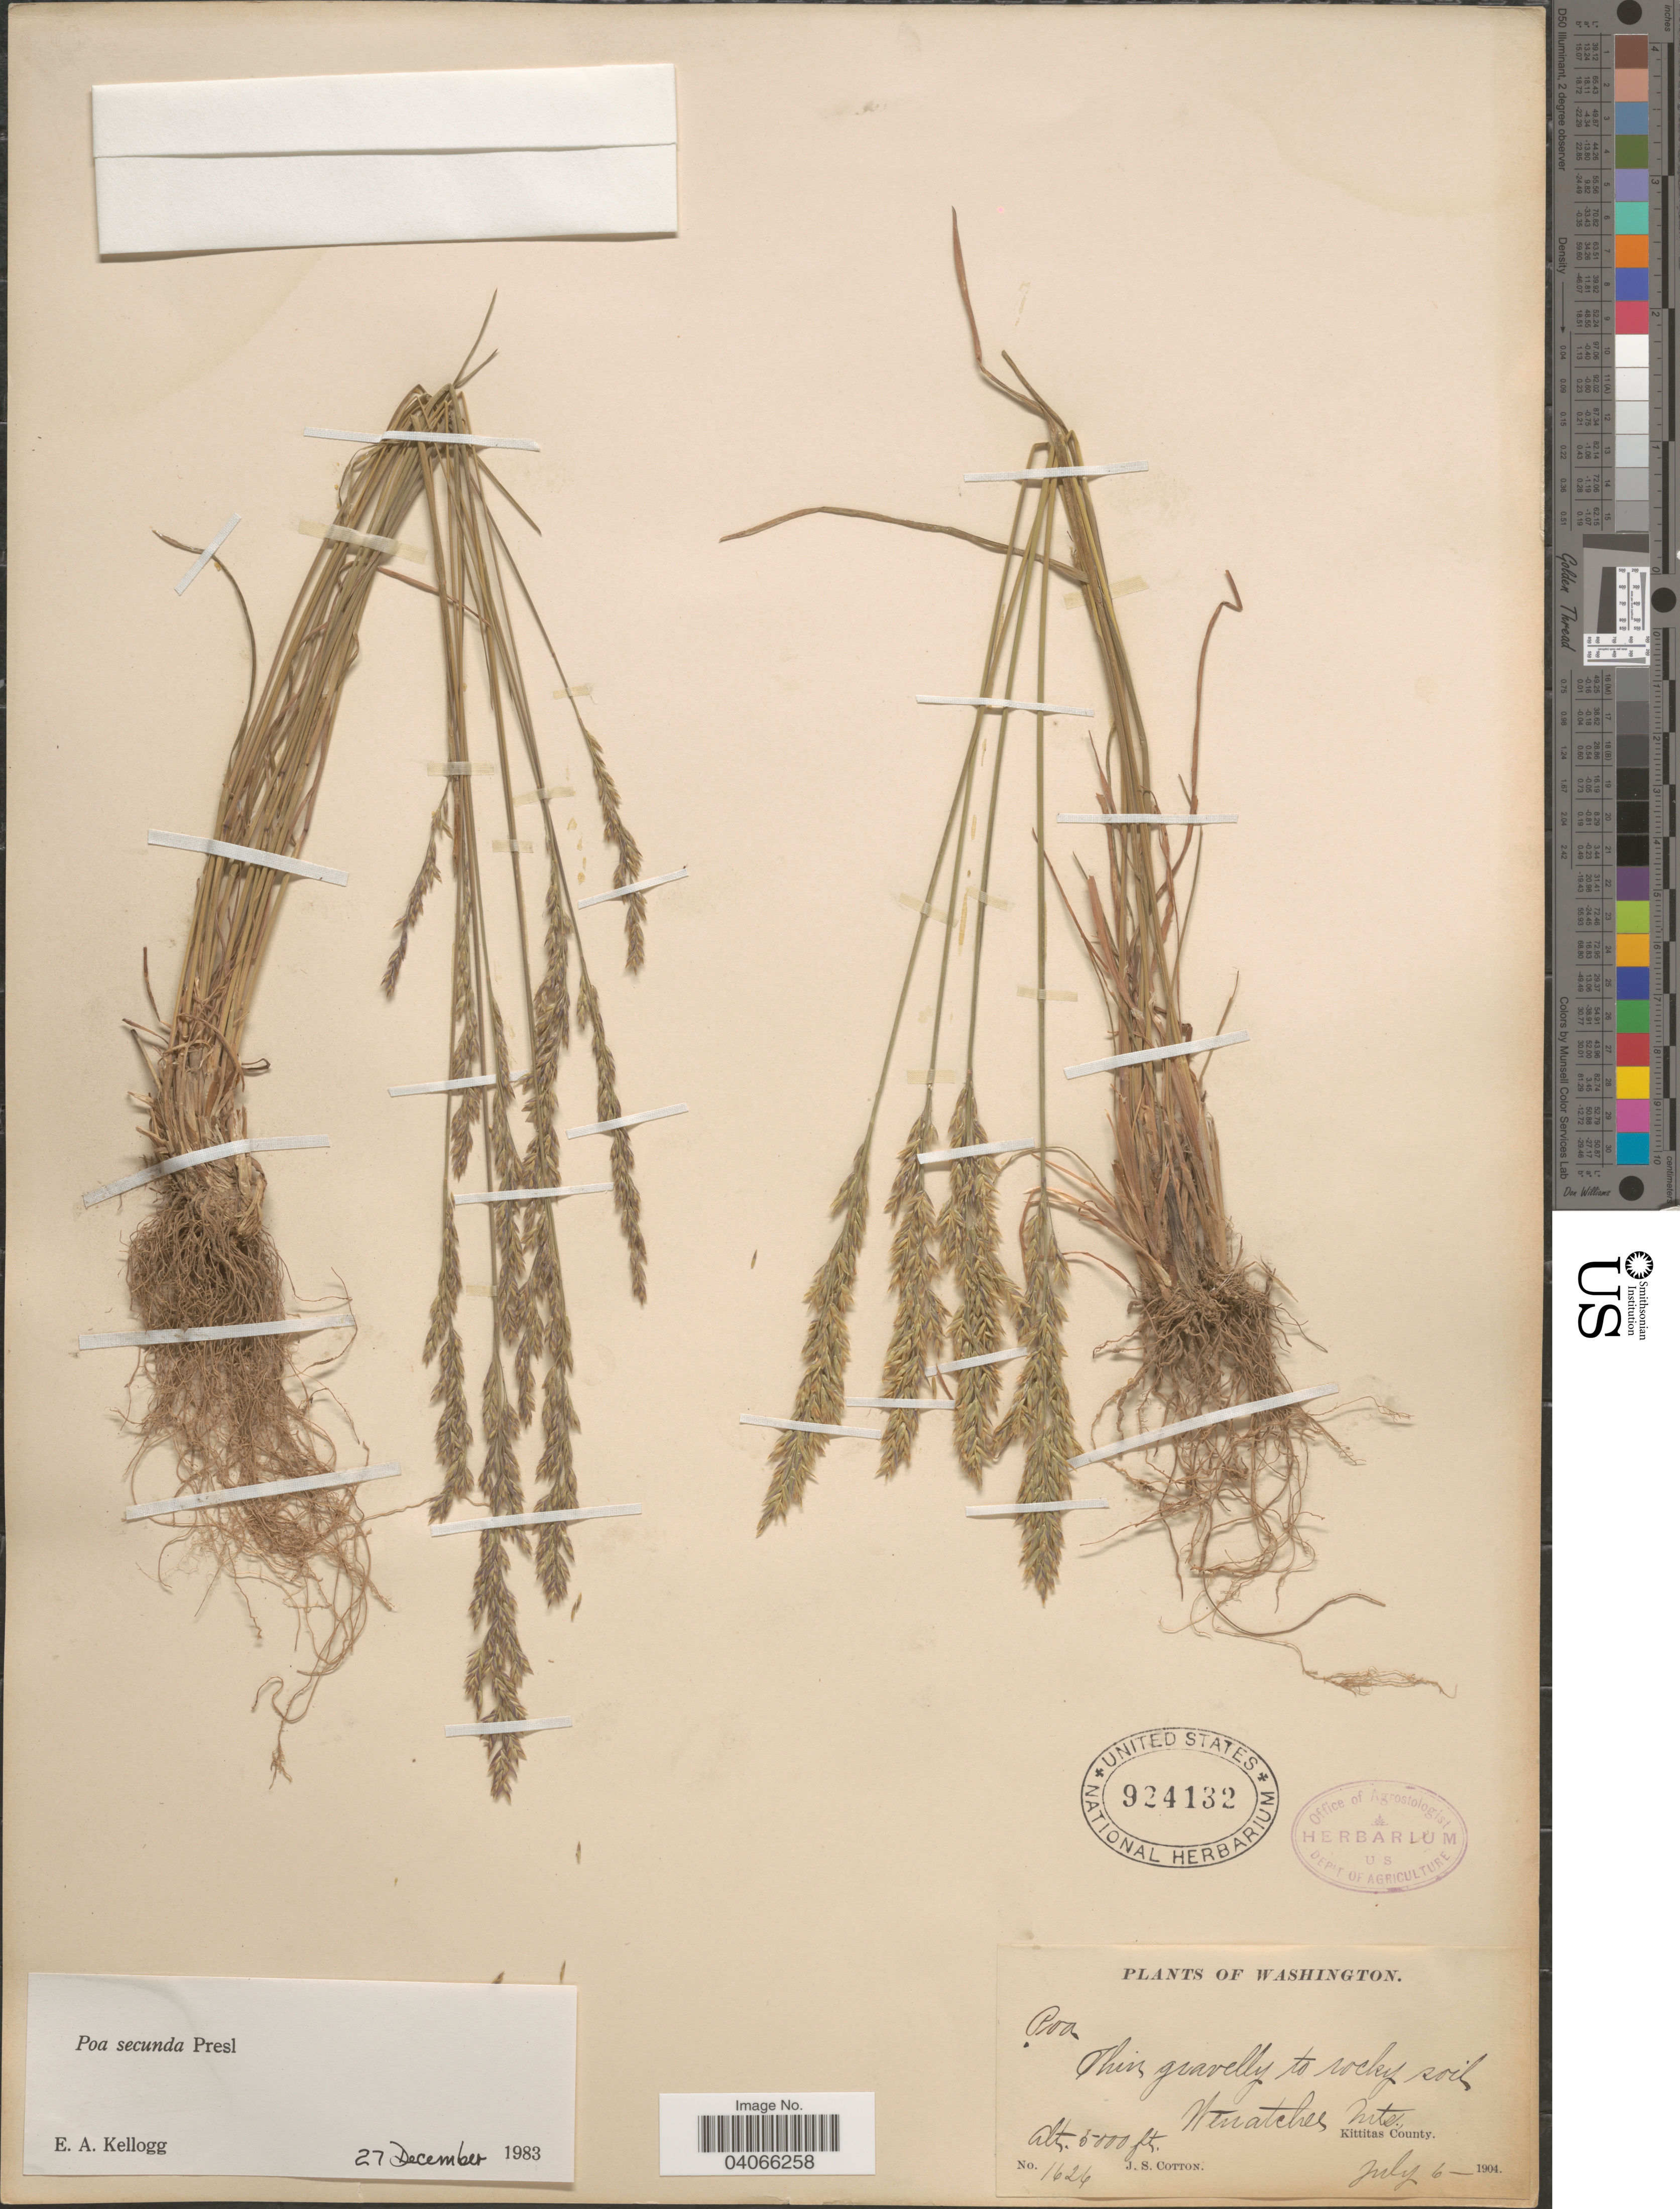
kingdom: Plantae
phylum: Tracheophyta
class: Liliopsida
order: Poales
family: Poaceae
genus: Poa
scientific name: Poa secunda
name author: J. Presl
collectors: J. S. Cotton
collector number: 1624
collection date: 1904-07-06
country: United States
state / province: Washington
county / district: Kittitas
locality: Wenatchee Mts. Kittitas County.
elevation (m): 1524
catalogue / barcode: US 924132